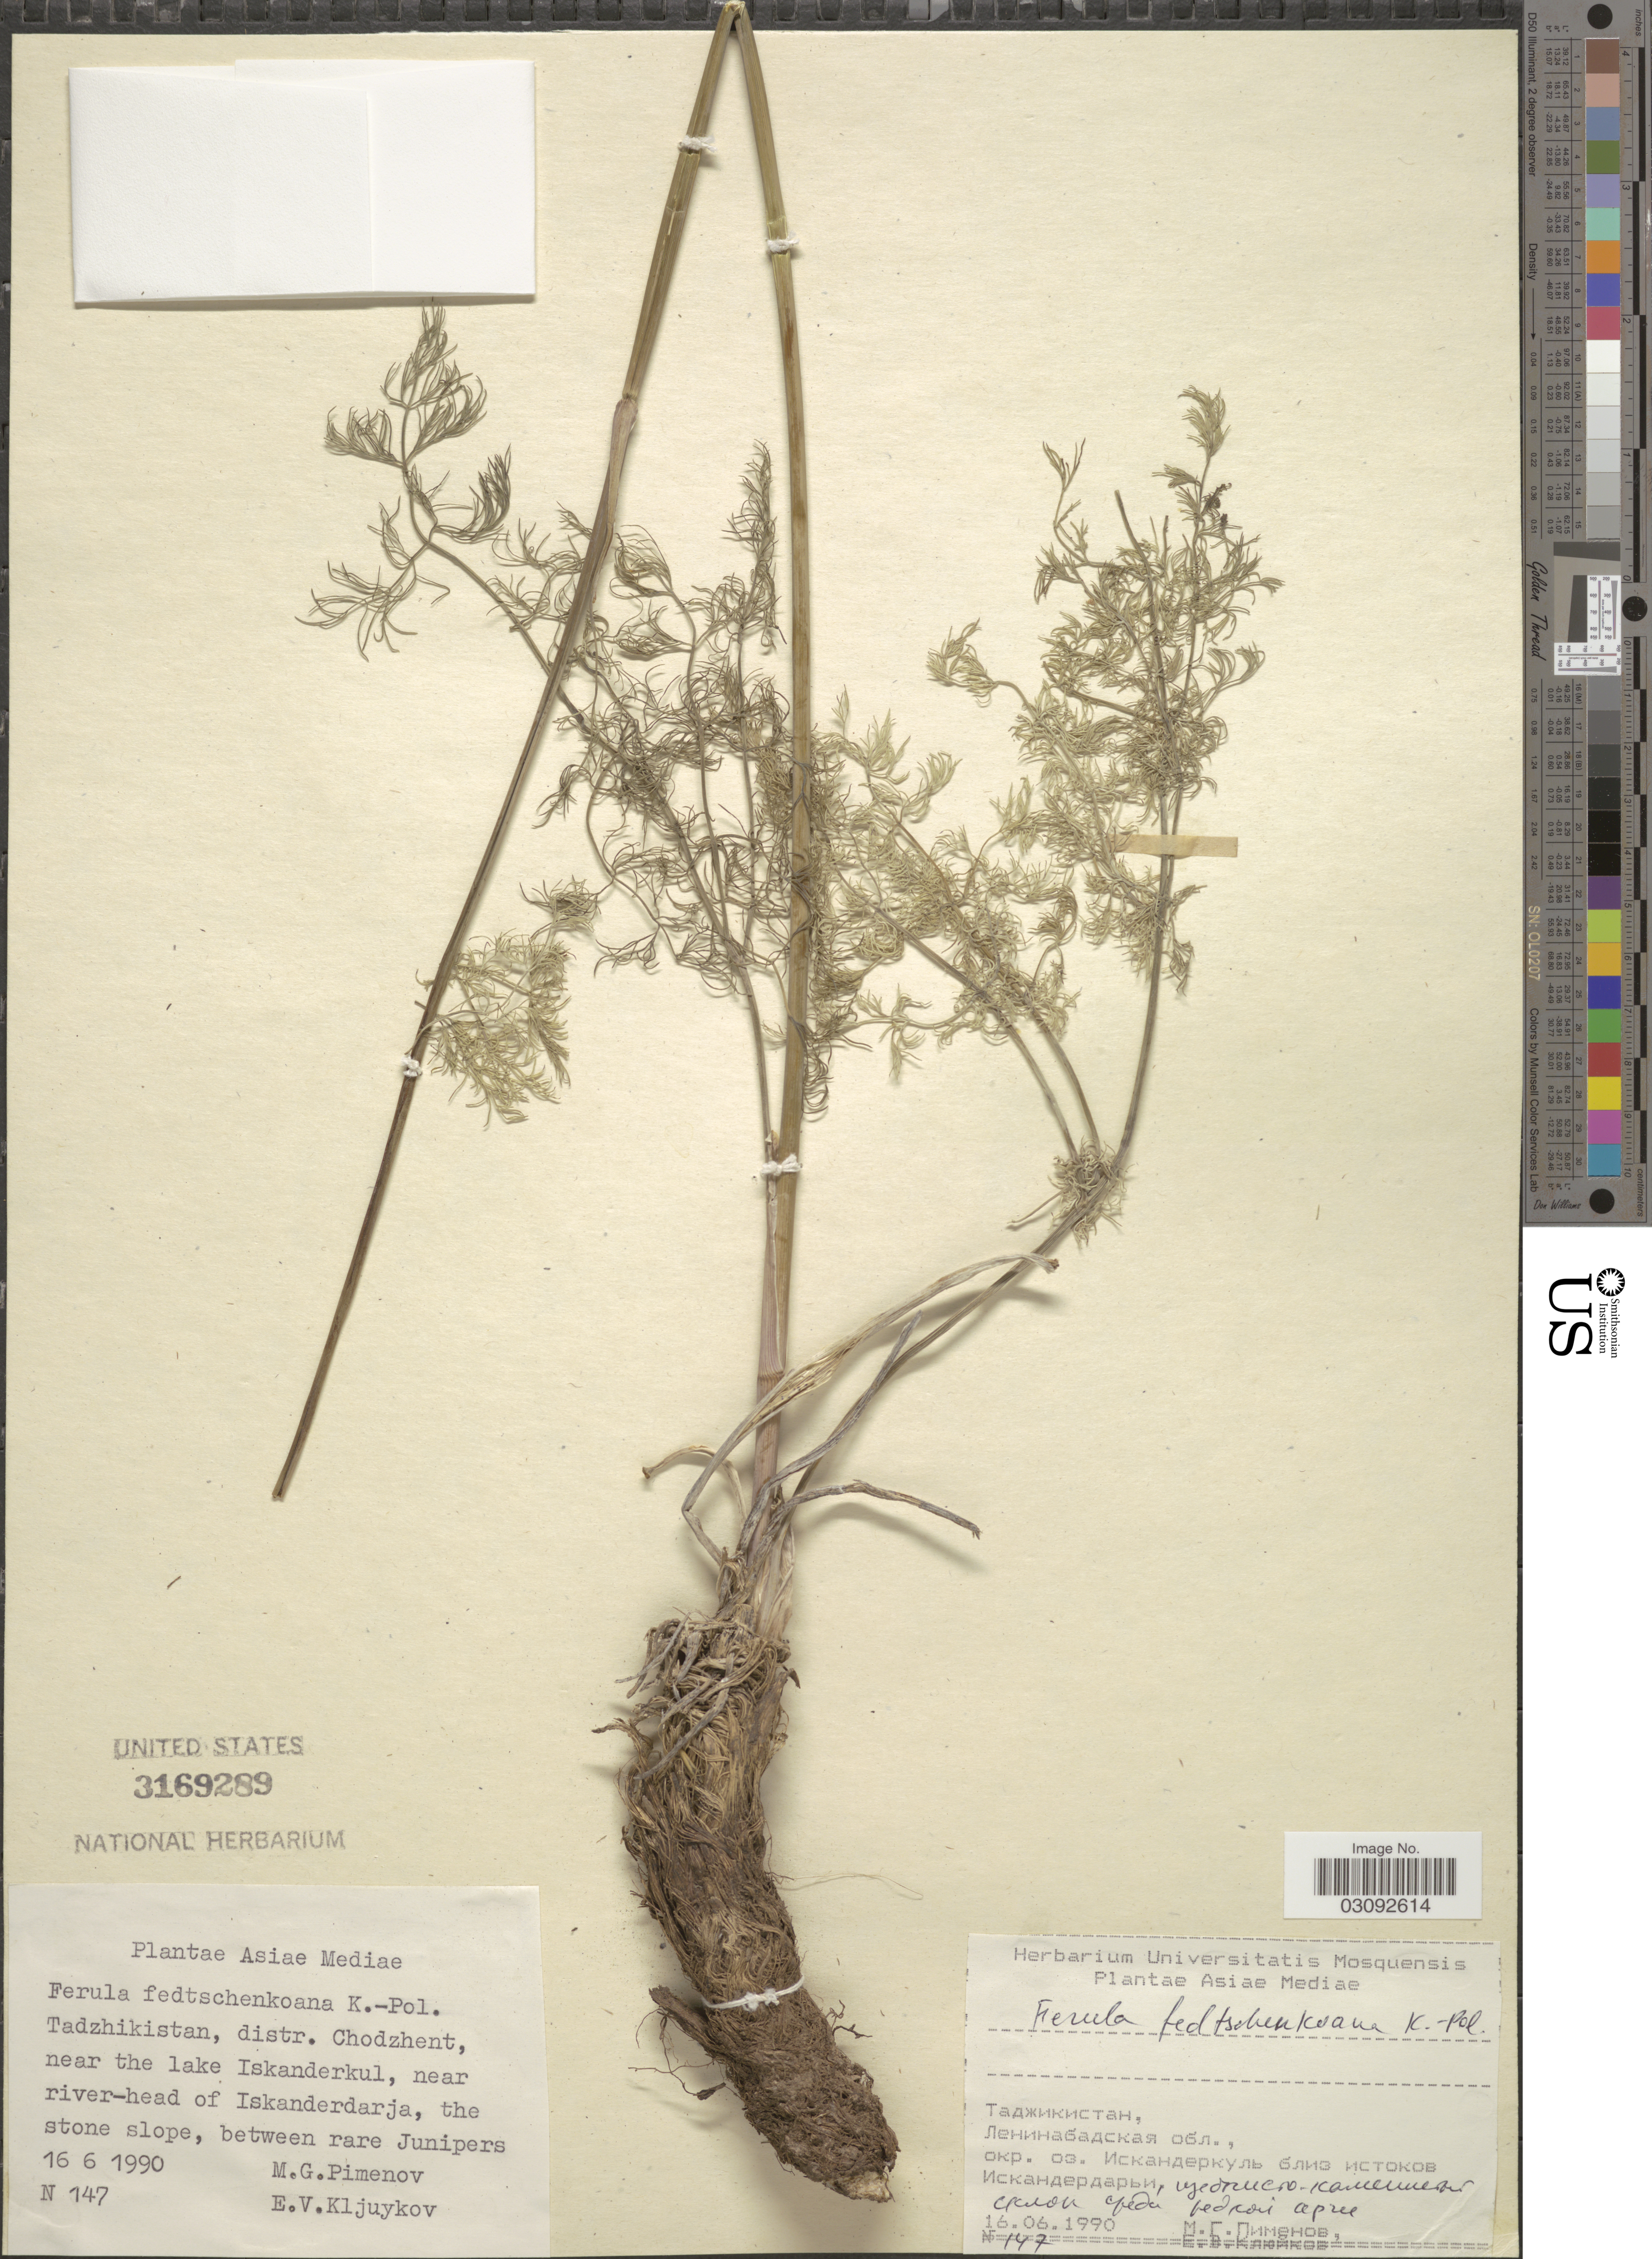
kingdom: Plantae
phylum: Tracheophyta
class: Magnoliopsida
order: Apiales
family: Apiaceae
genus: Ferula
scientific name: Ferula fedtschenkoana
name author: Koso-Pol.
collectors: M. Pimenov & E. Kljuykov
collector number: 147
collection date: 1990-06-16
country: Tajikistan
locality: Asiae Media. Tadzhikistan, distr. Chodzhent, near the lake Iskanderkul, near river-head of Iskanderdarja. Between rare Junipers.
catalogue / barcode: US 3169289